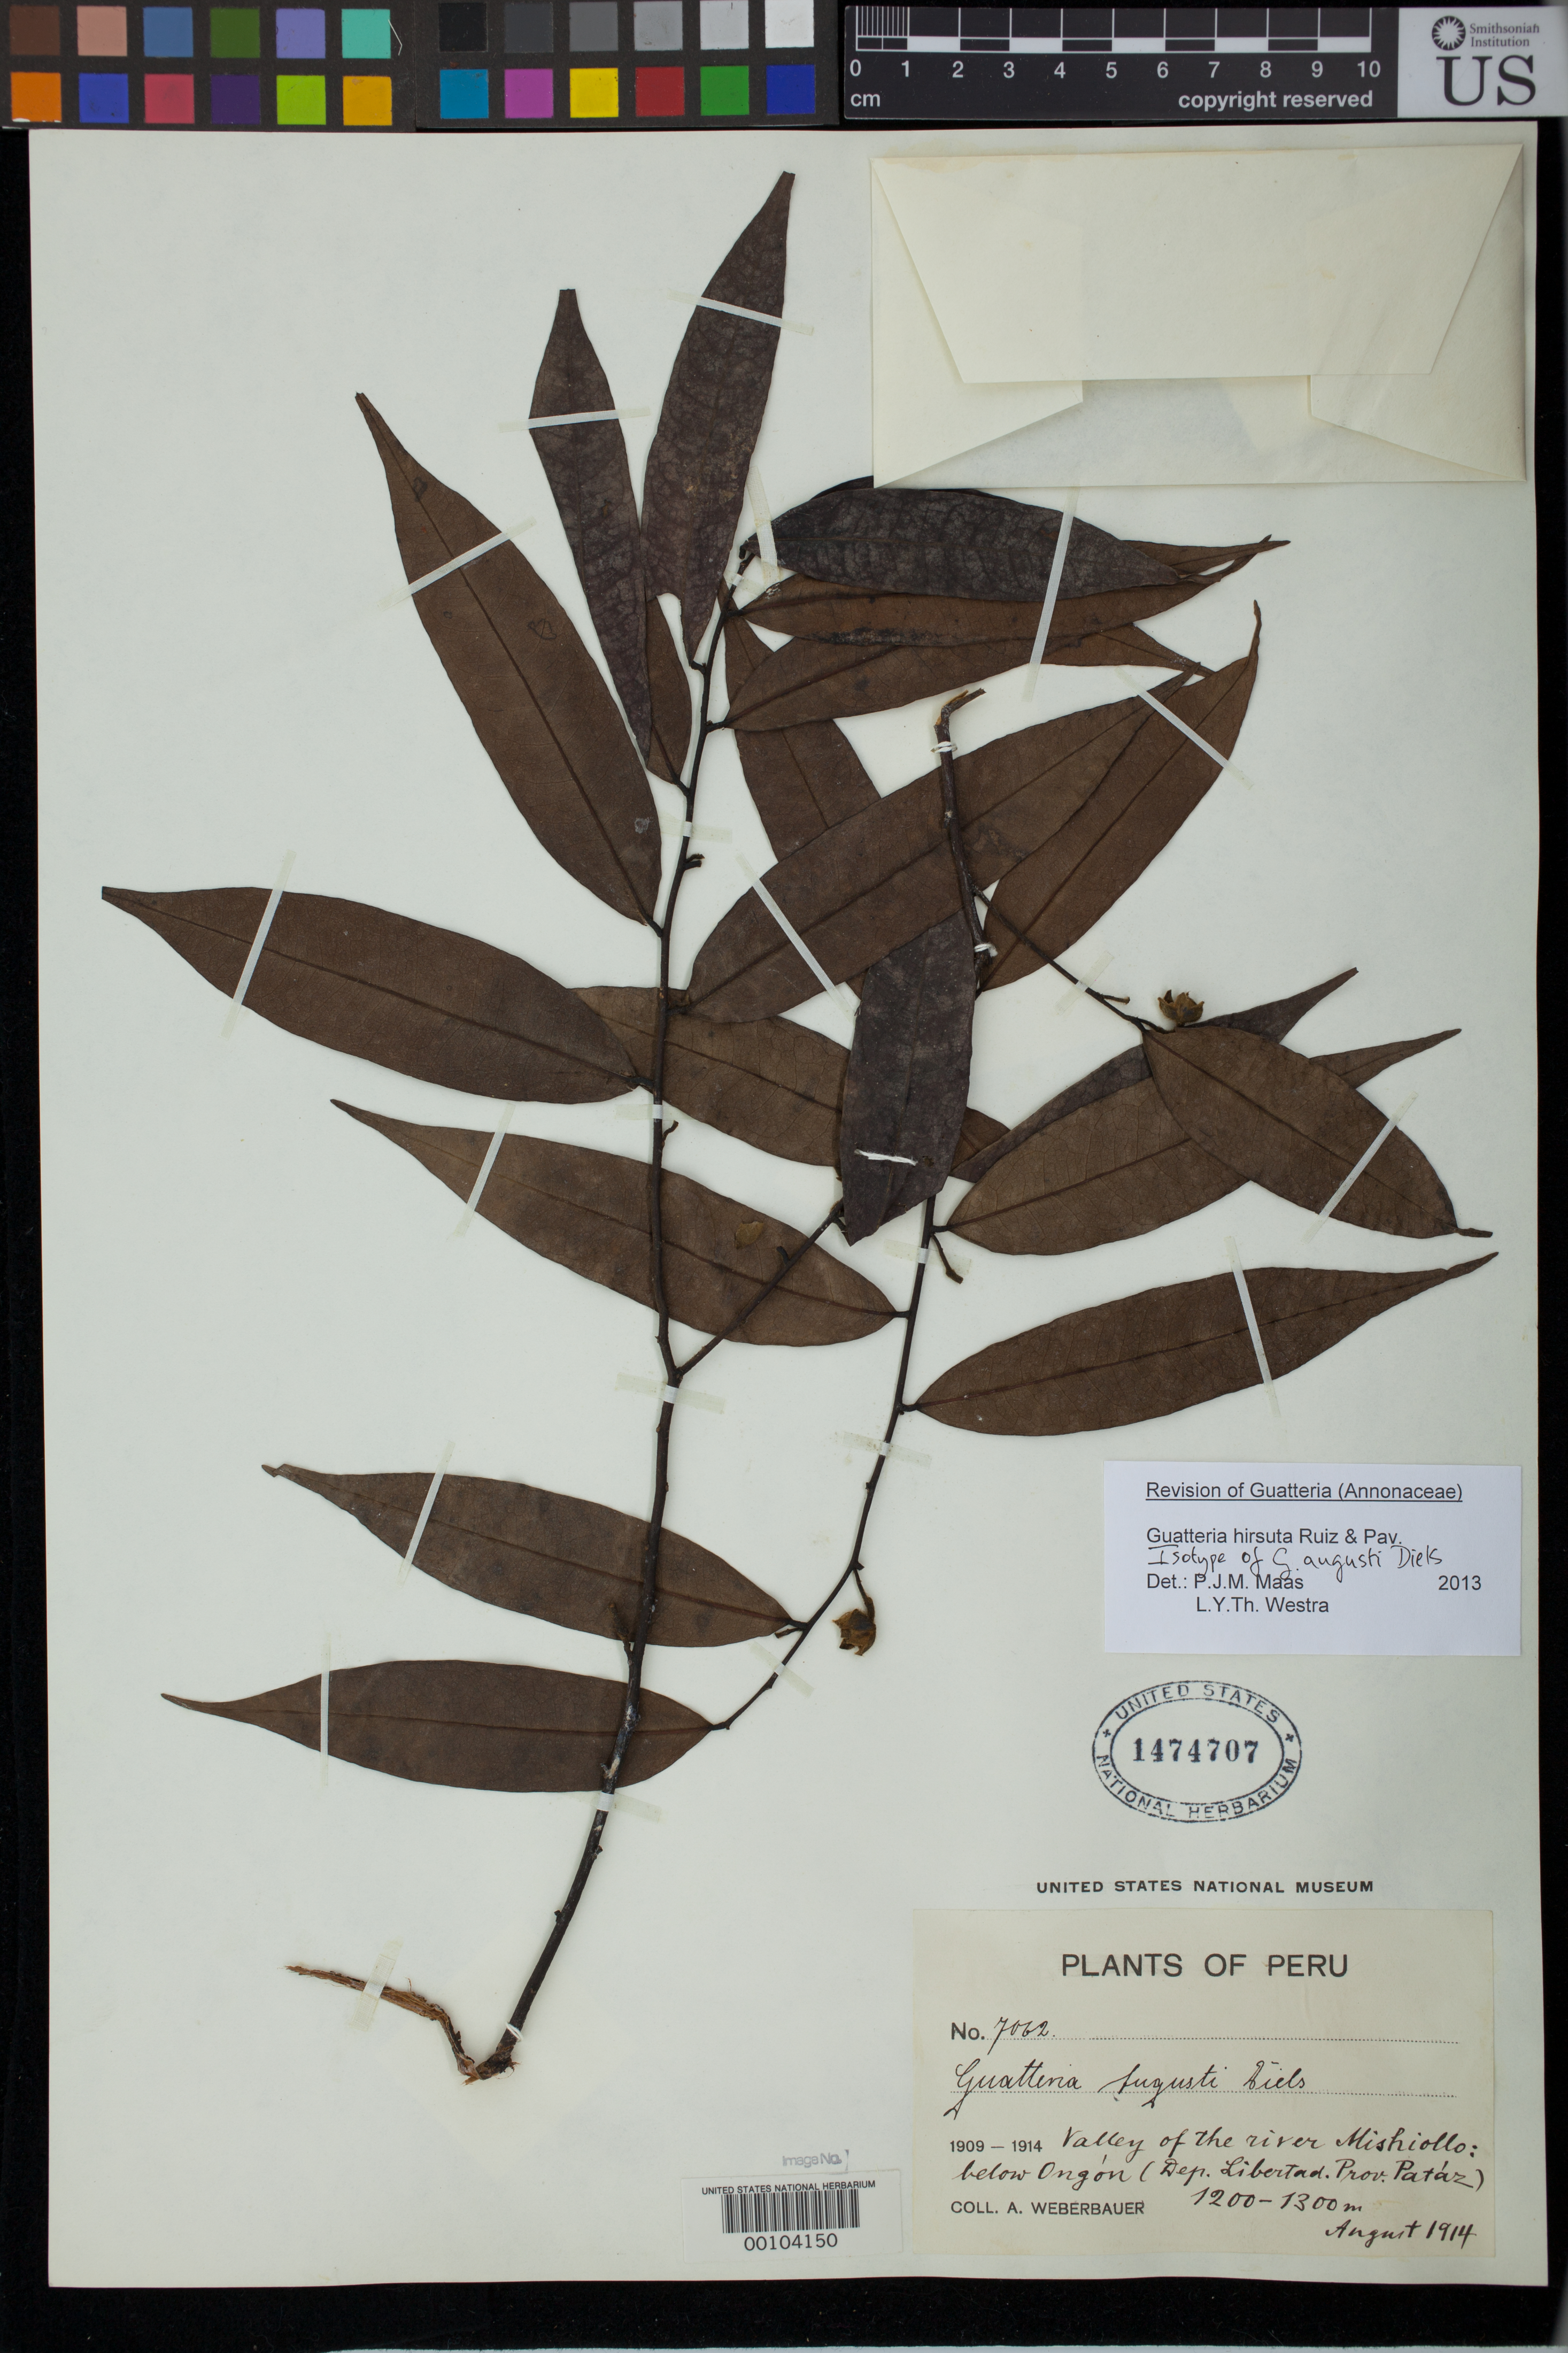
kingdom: Plantae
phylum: Tracheophyta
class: Magnoliopsida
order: Magnoliales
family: Annonaceae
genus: Guatteria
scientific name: Guatteria augusti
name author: Diels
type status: Isotype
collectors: A. Weberbauer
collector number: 7062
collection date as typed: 07 Aug 1914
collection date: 1914-08-07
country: Peru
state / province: La Libertad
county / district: Pataz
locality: Mixiollo.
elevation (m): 1200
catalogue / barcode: US 1474707